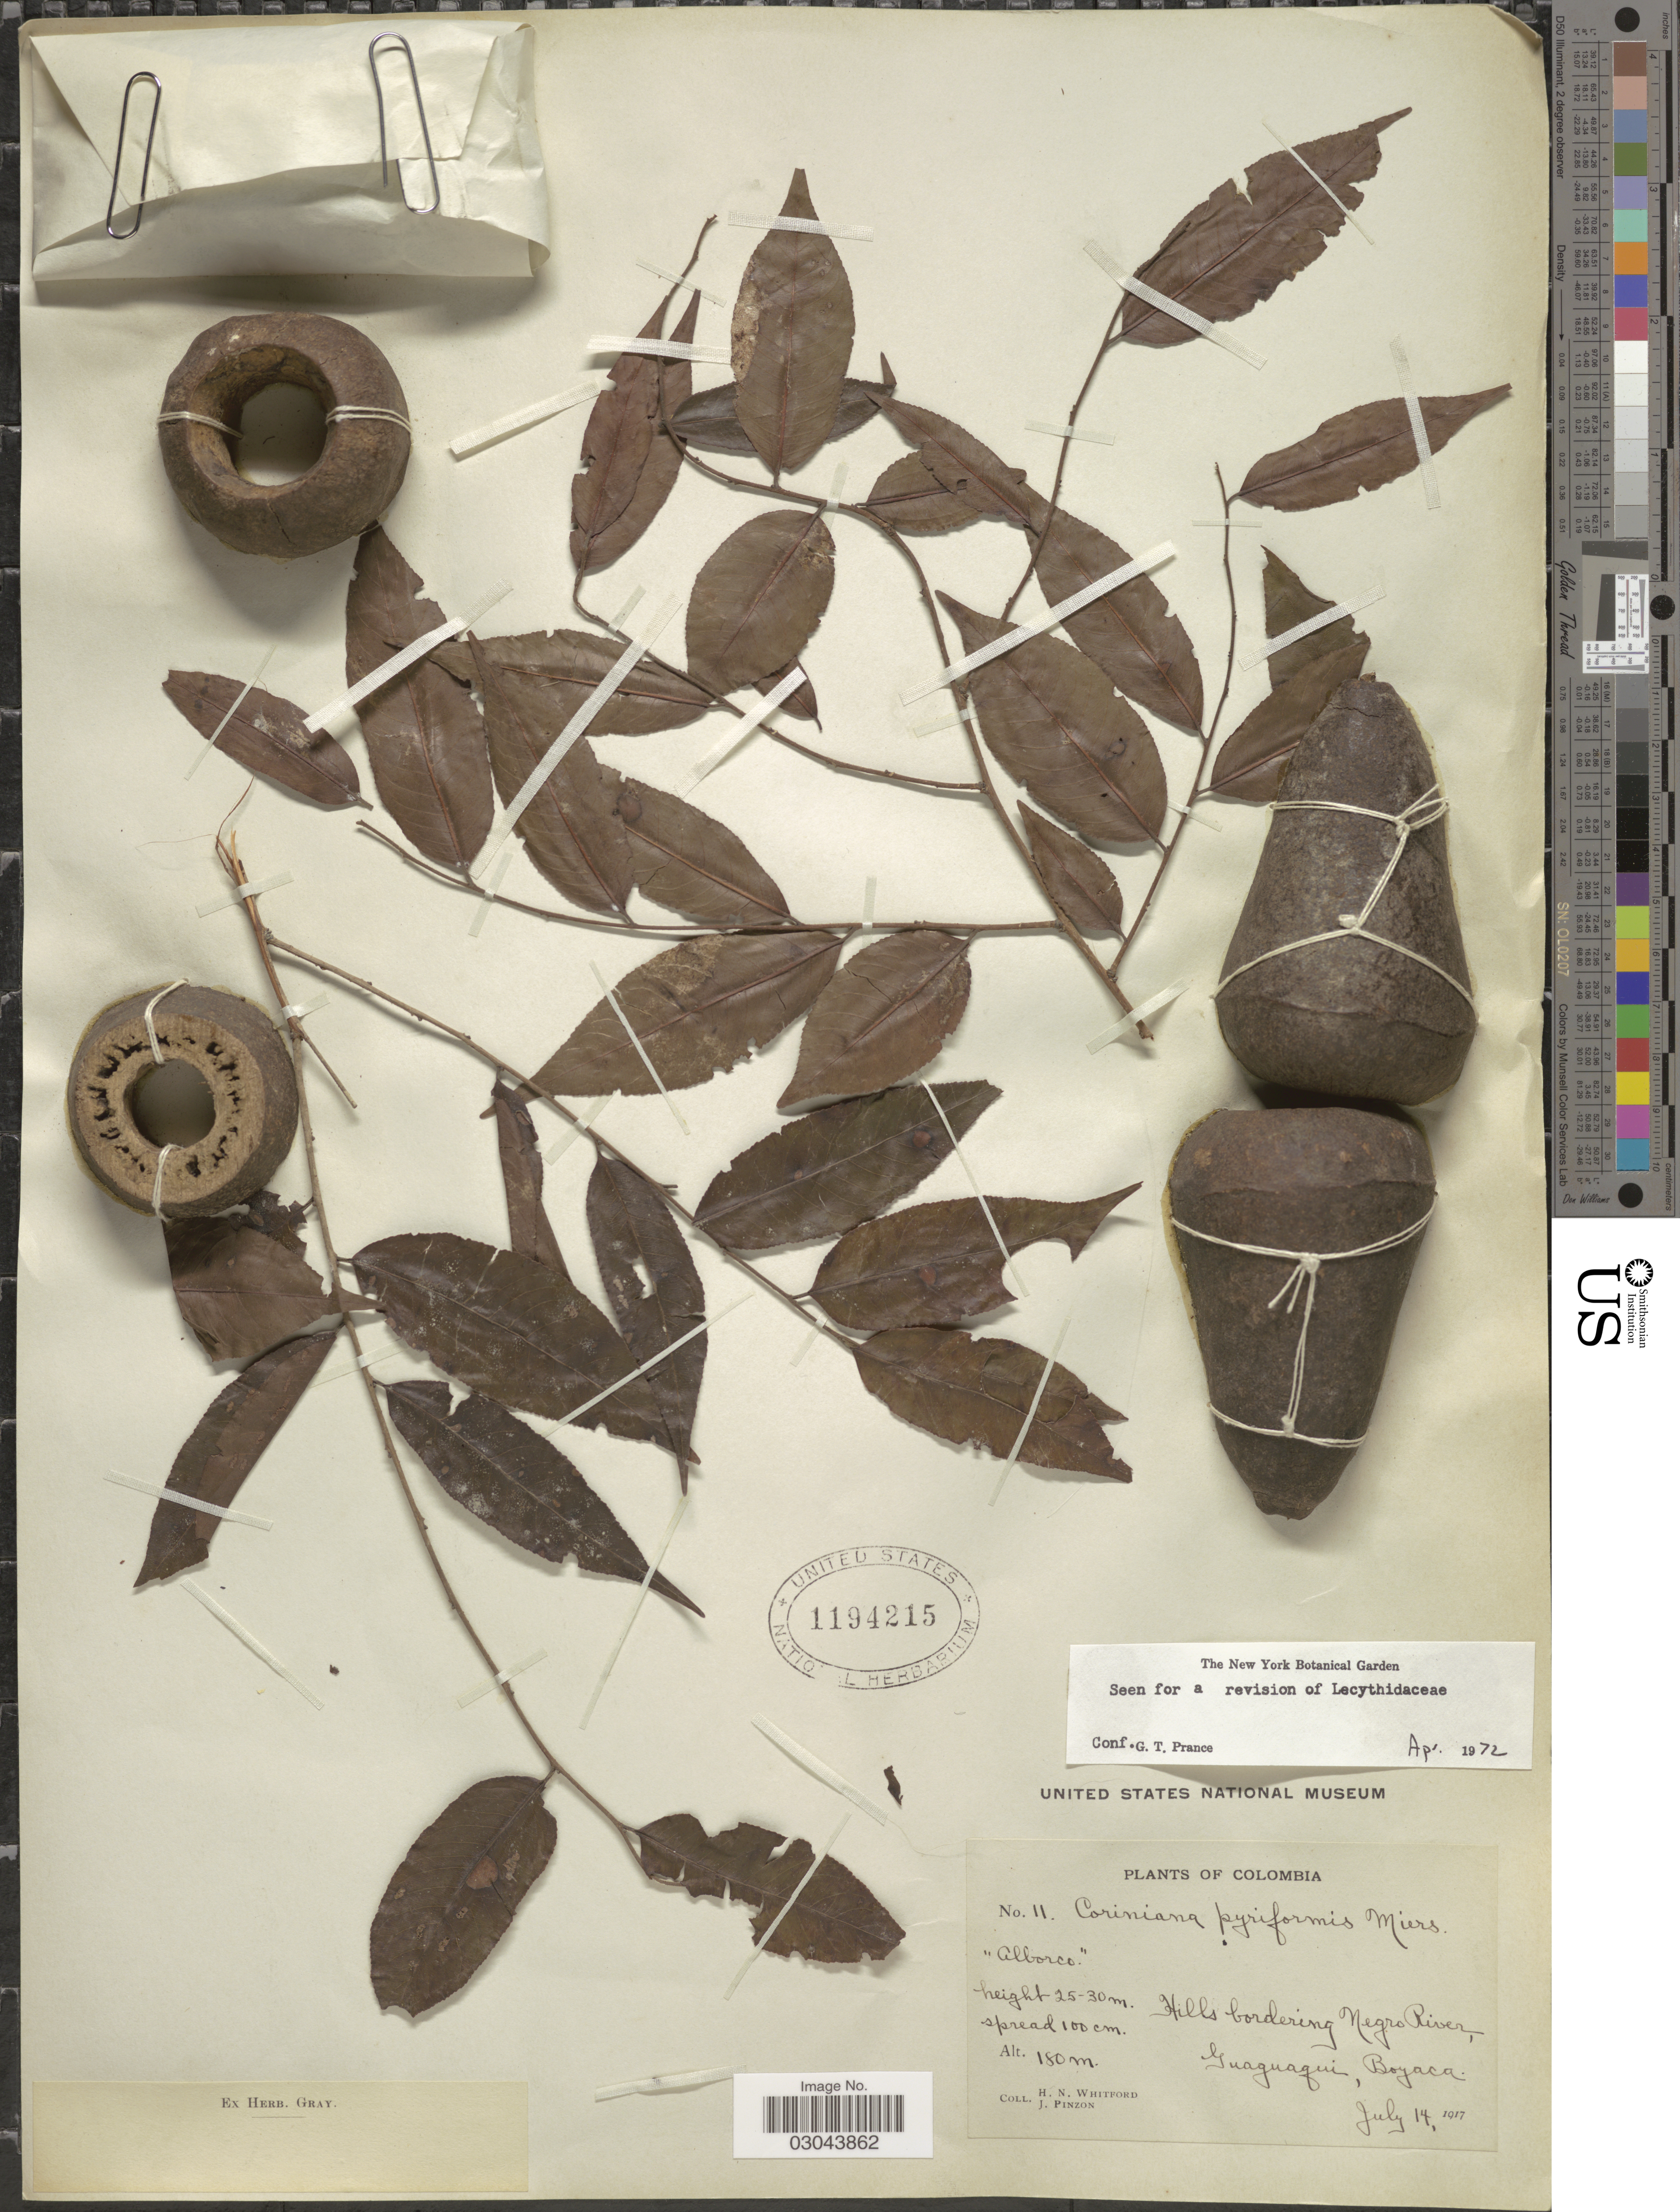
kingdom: Plantae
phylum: Tracheophyta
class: Magnoliopsida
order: Ericales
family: Lecythidaceae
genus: Cariniana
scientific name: Cariniana pyriformis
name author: Miers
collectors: H. N. Whitford & J. Pinzon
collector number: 11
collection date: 1917-07-14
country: Colombia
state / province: Boyacá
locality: Hills bordering Negro River, Guaguaqui.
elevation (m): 180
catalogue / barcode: US 1194215